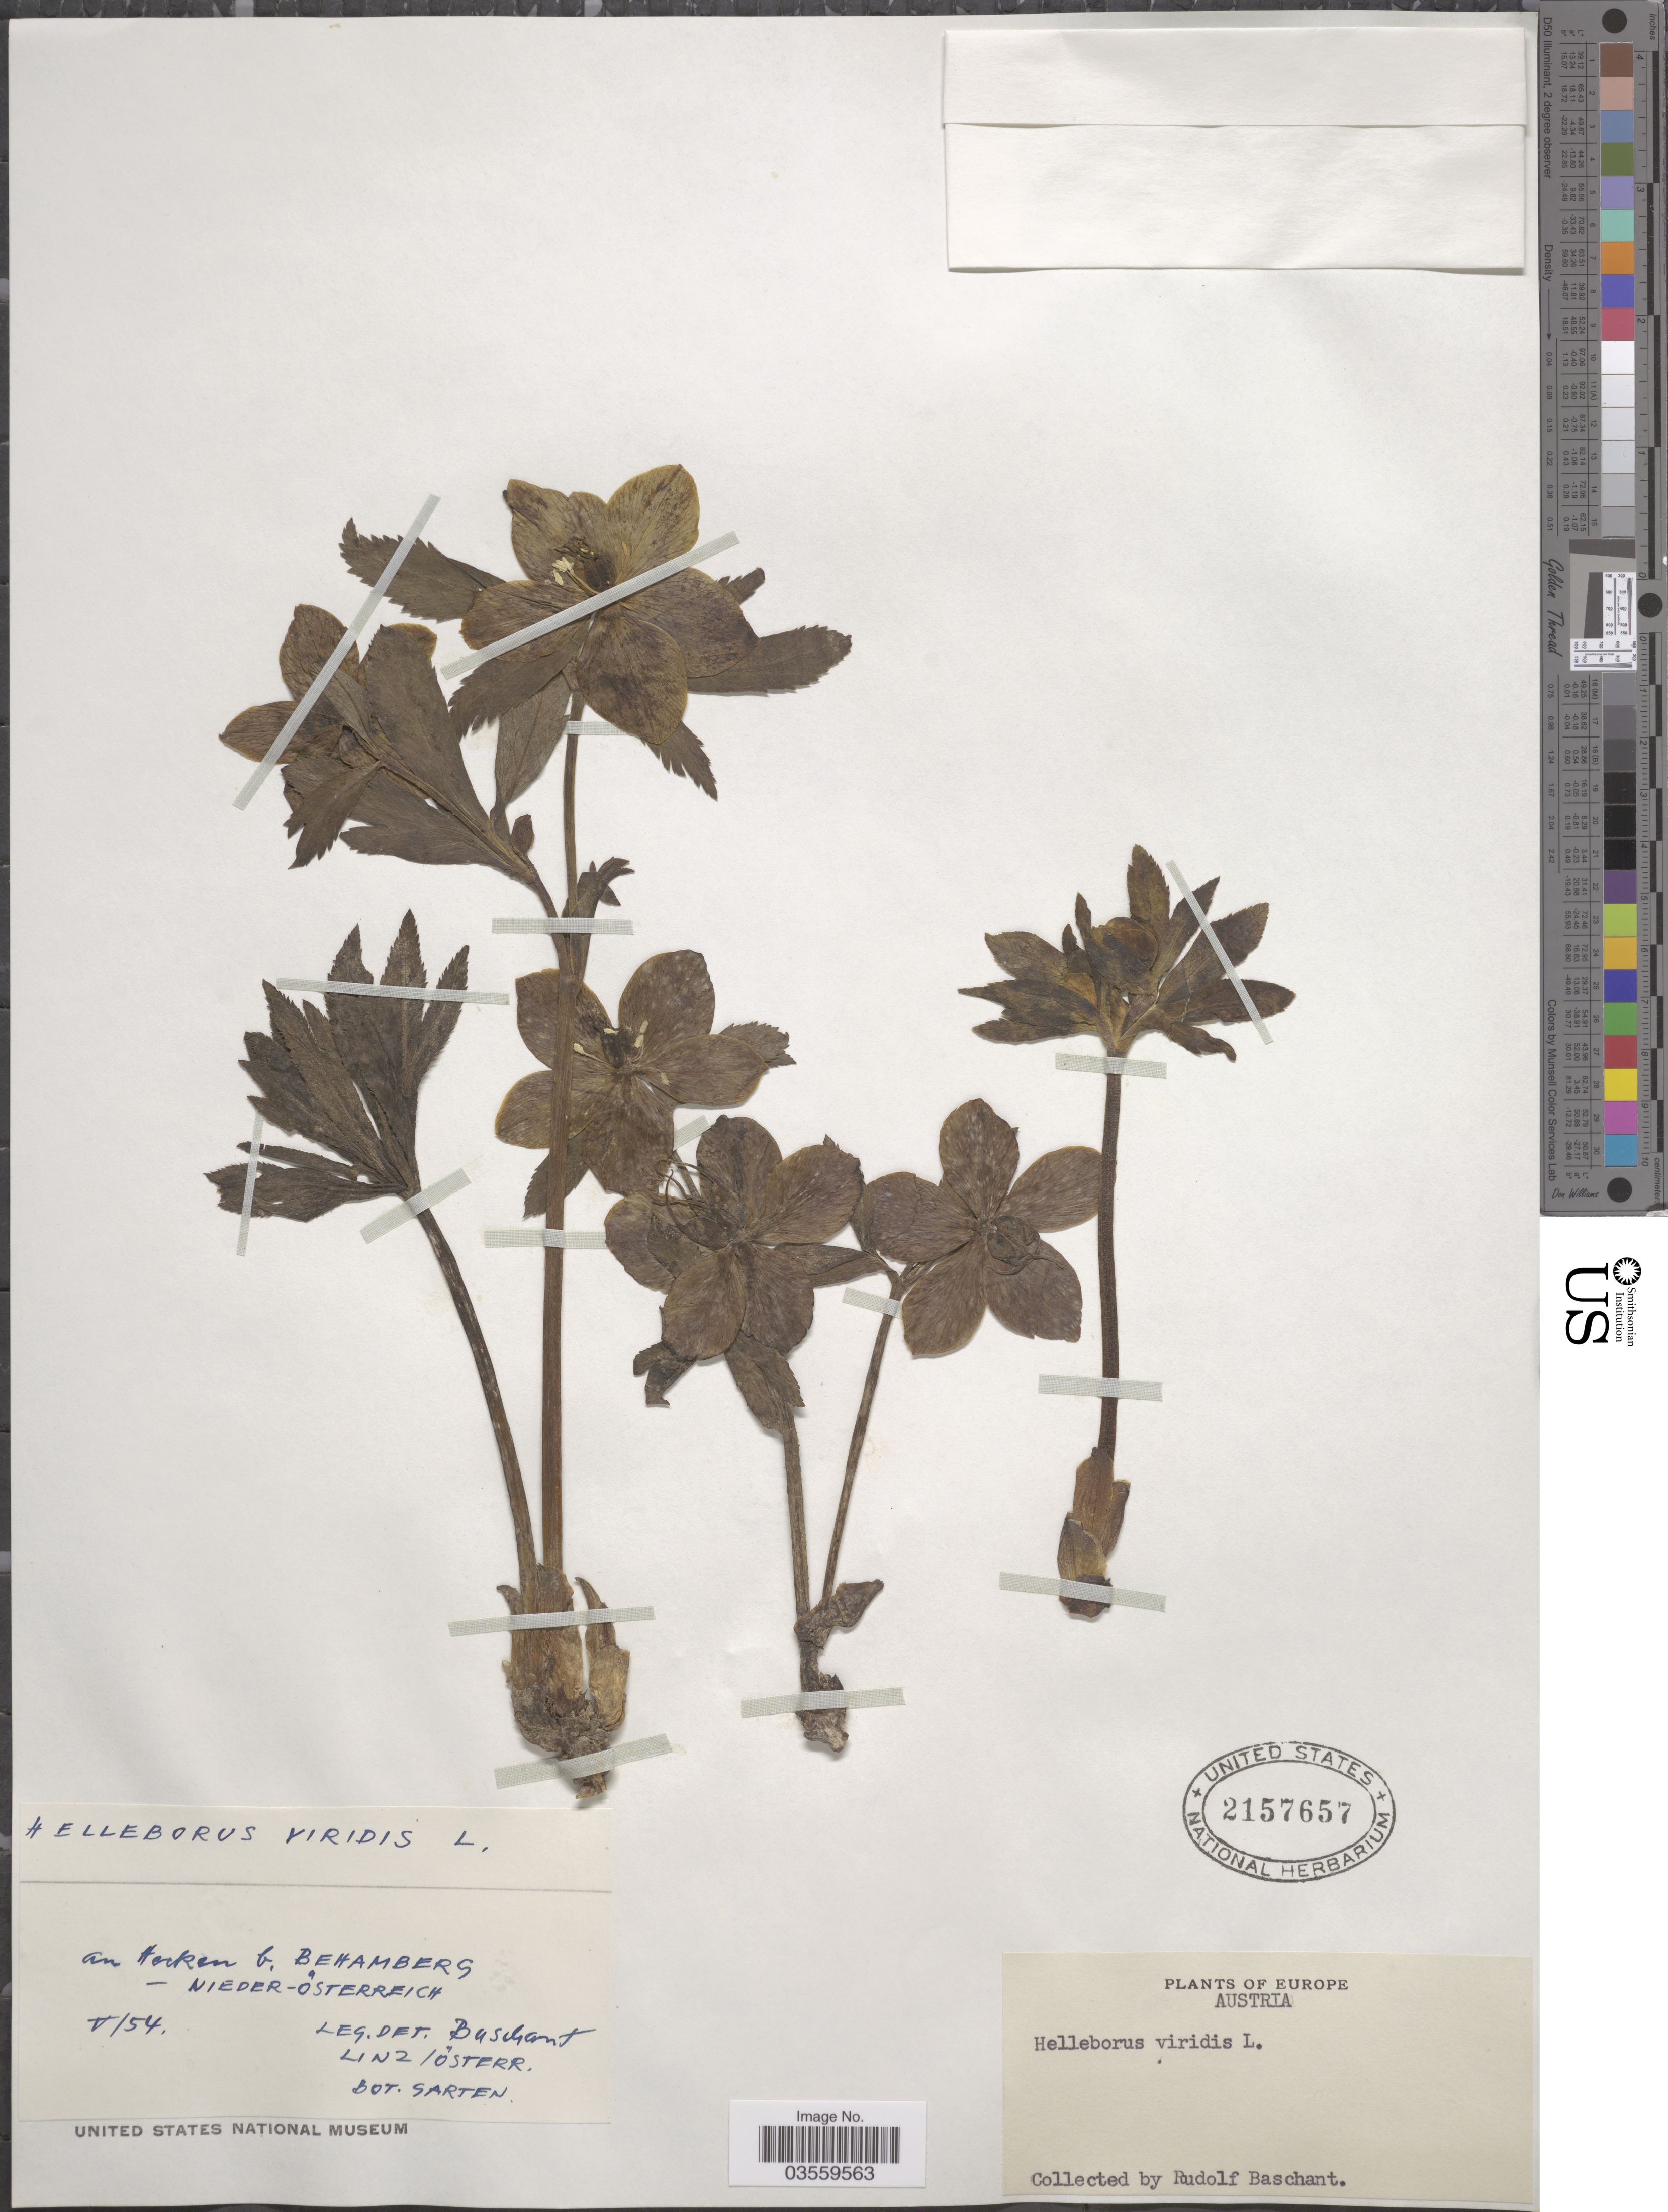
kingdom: Plantae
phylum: Tracheophyta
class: Magnoliopsida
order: Ranunculales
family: Ranunculaceae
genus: Helleborus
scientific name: Helleborus viridis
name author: L.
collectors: R. Baschant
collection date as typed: Transcribed d/m/y: /5/54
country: Austria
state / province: Niederosterreich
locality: An Hocken b. Behamberg, Nieder-Österreich.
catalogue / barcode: US 2157657